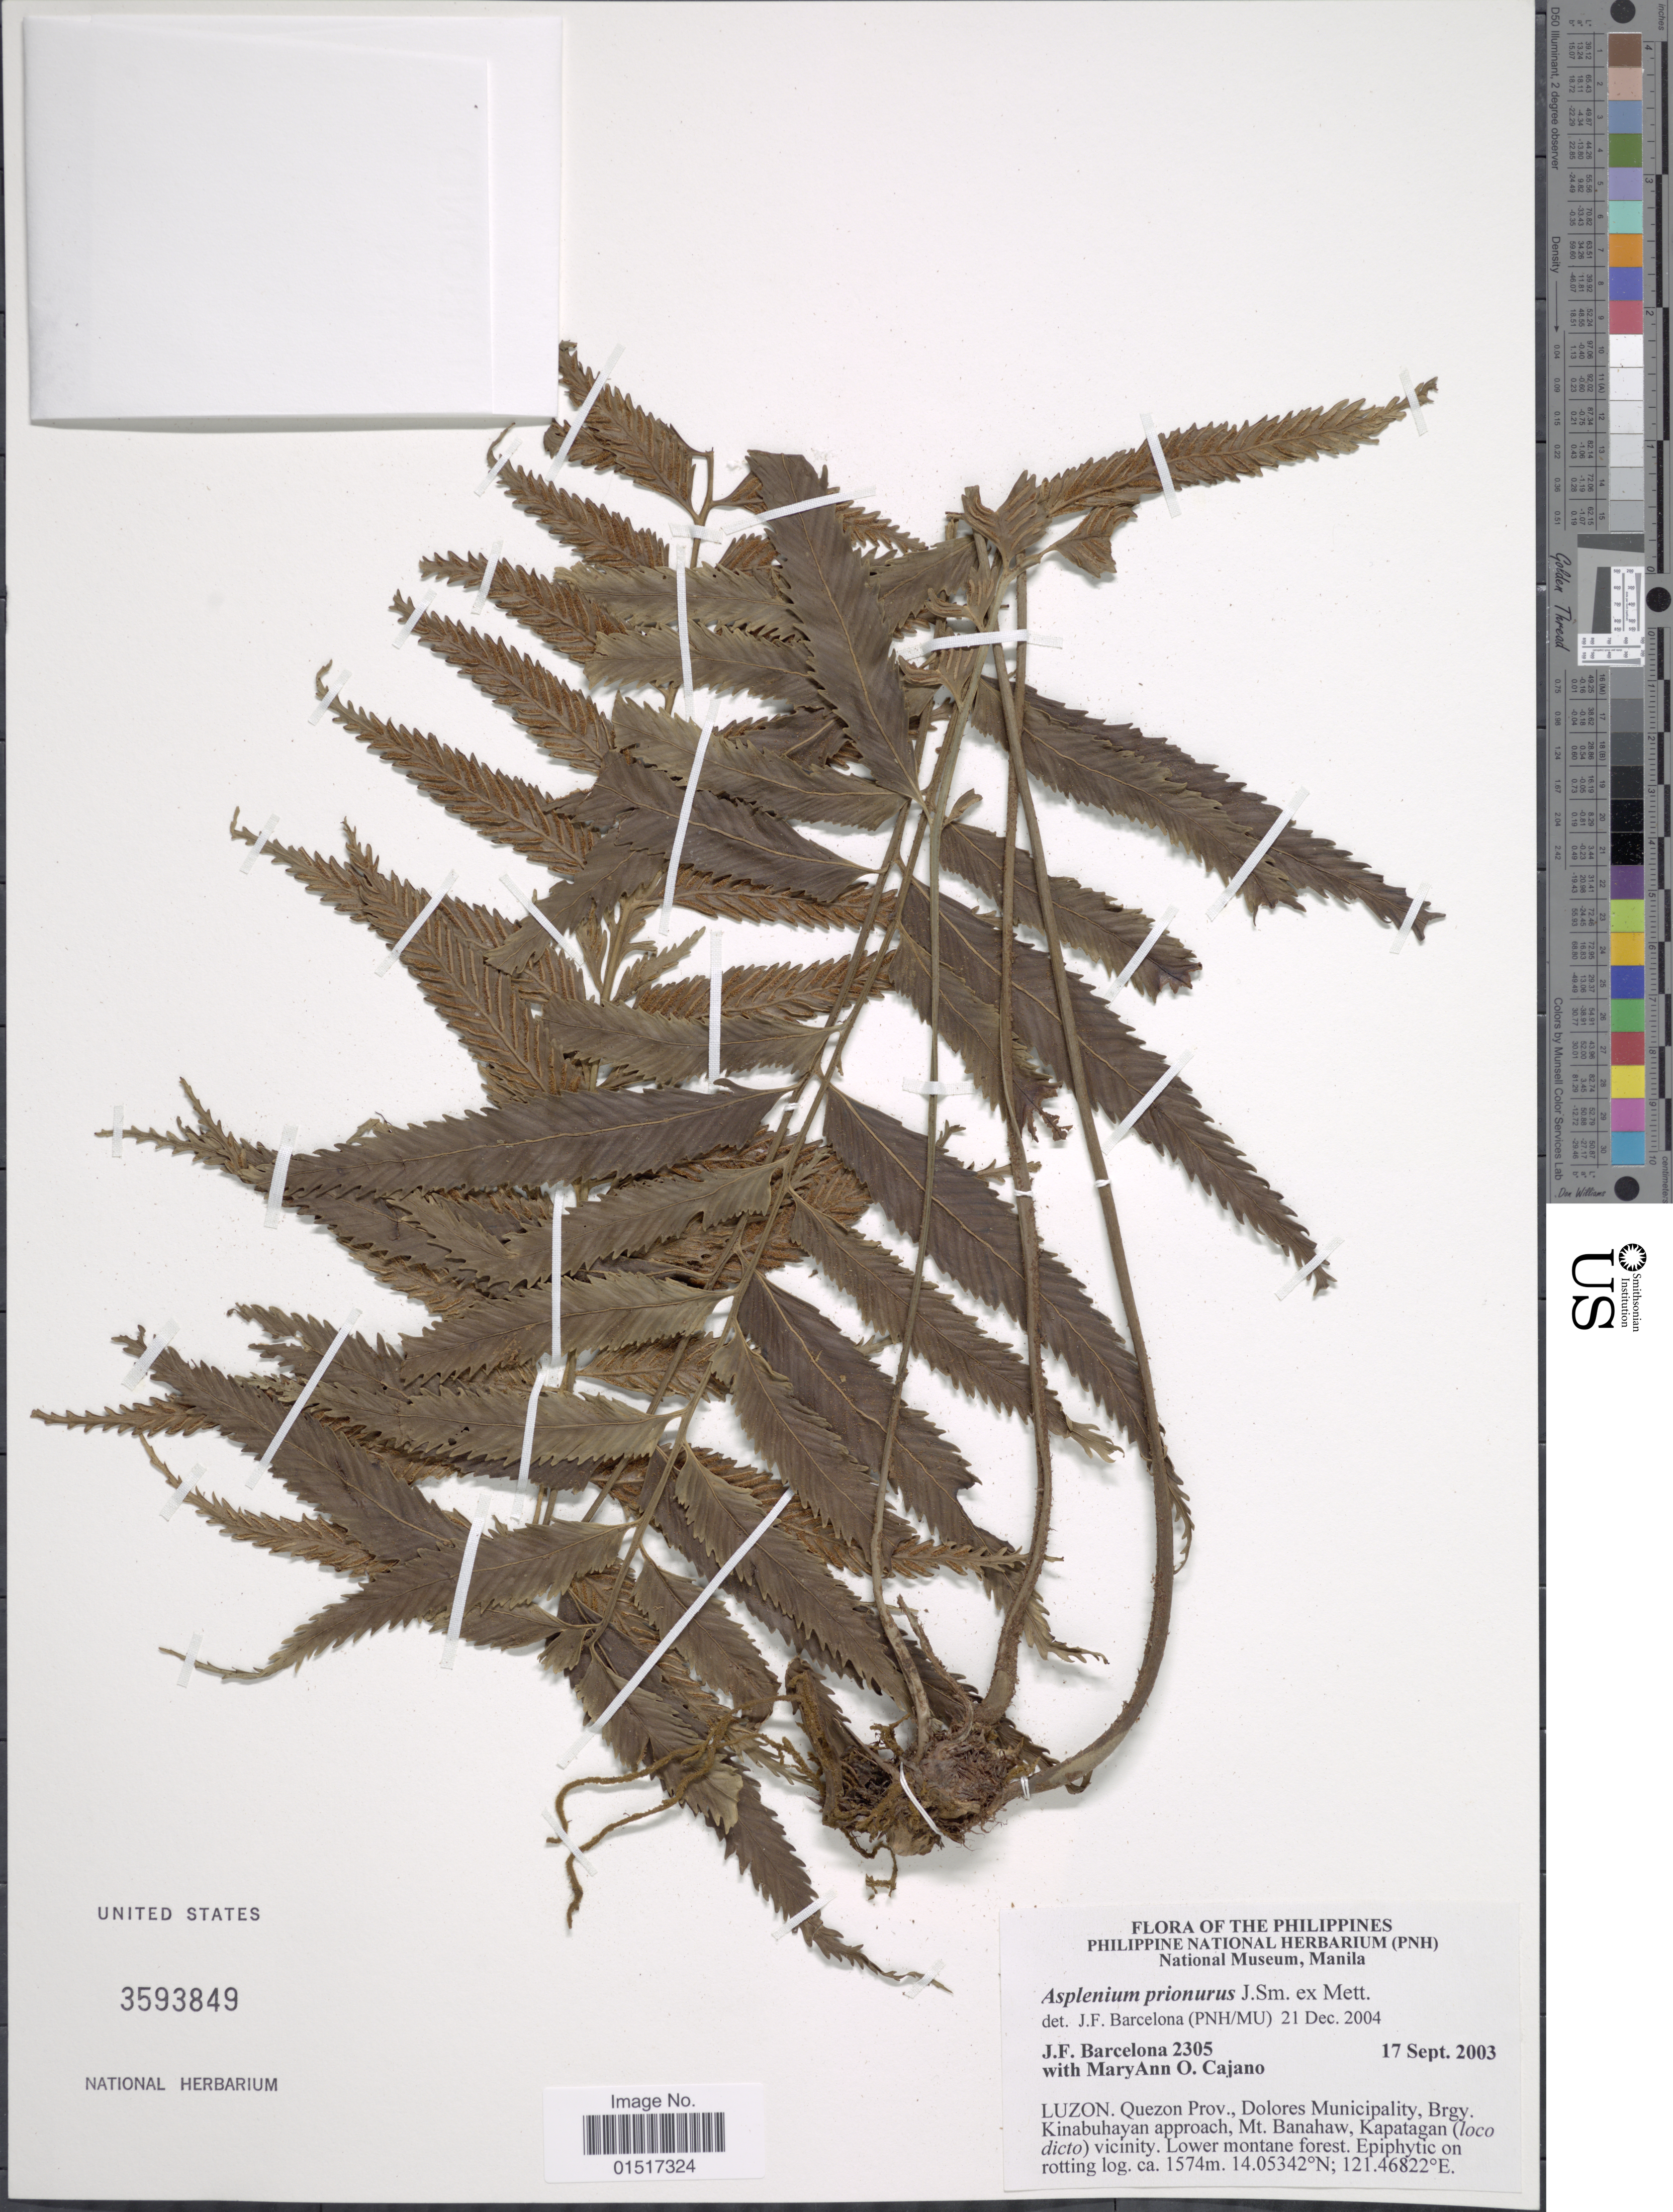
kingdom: Plantae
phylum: Tracheophyta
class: Polypodiopsida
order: Polypodiales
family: Aspleniaceae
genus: Asplenium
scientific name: Asplenium vulcanicum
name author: Blume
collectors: J. F. Barcelona & M. Cajano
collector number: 2305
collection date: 2003-09-17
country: Philippines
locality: Quezon Prov., Dolores Municipality, Brgy. Kinabuhayan approach, Mt. Banahaw, Kapatagan (loco dicto) vicinity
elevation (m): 1574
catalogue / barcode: US 3593849